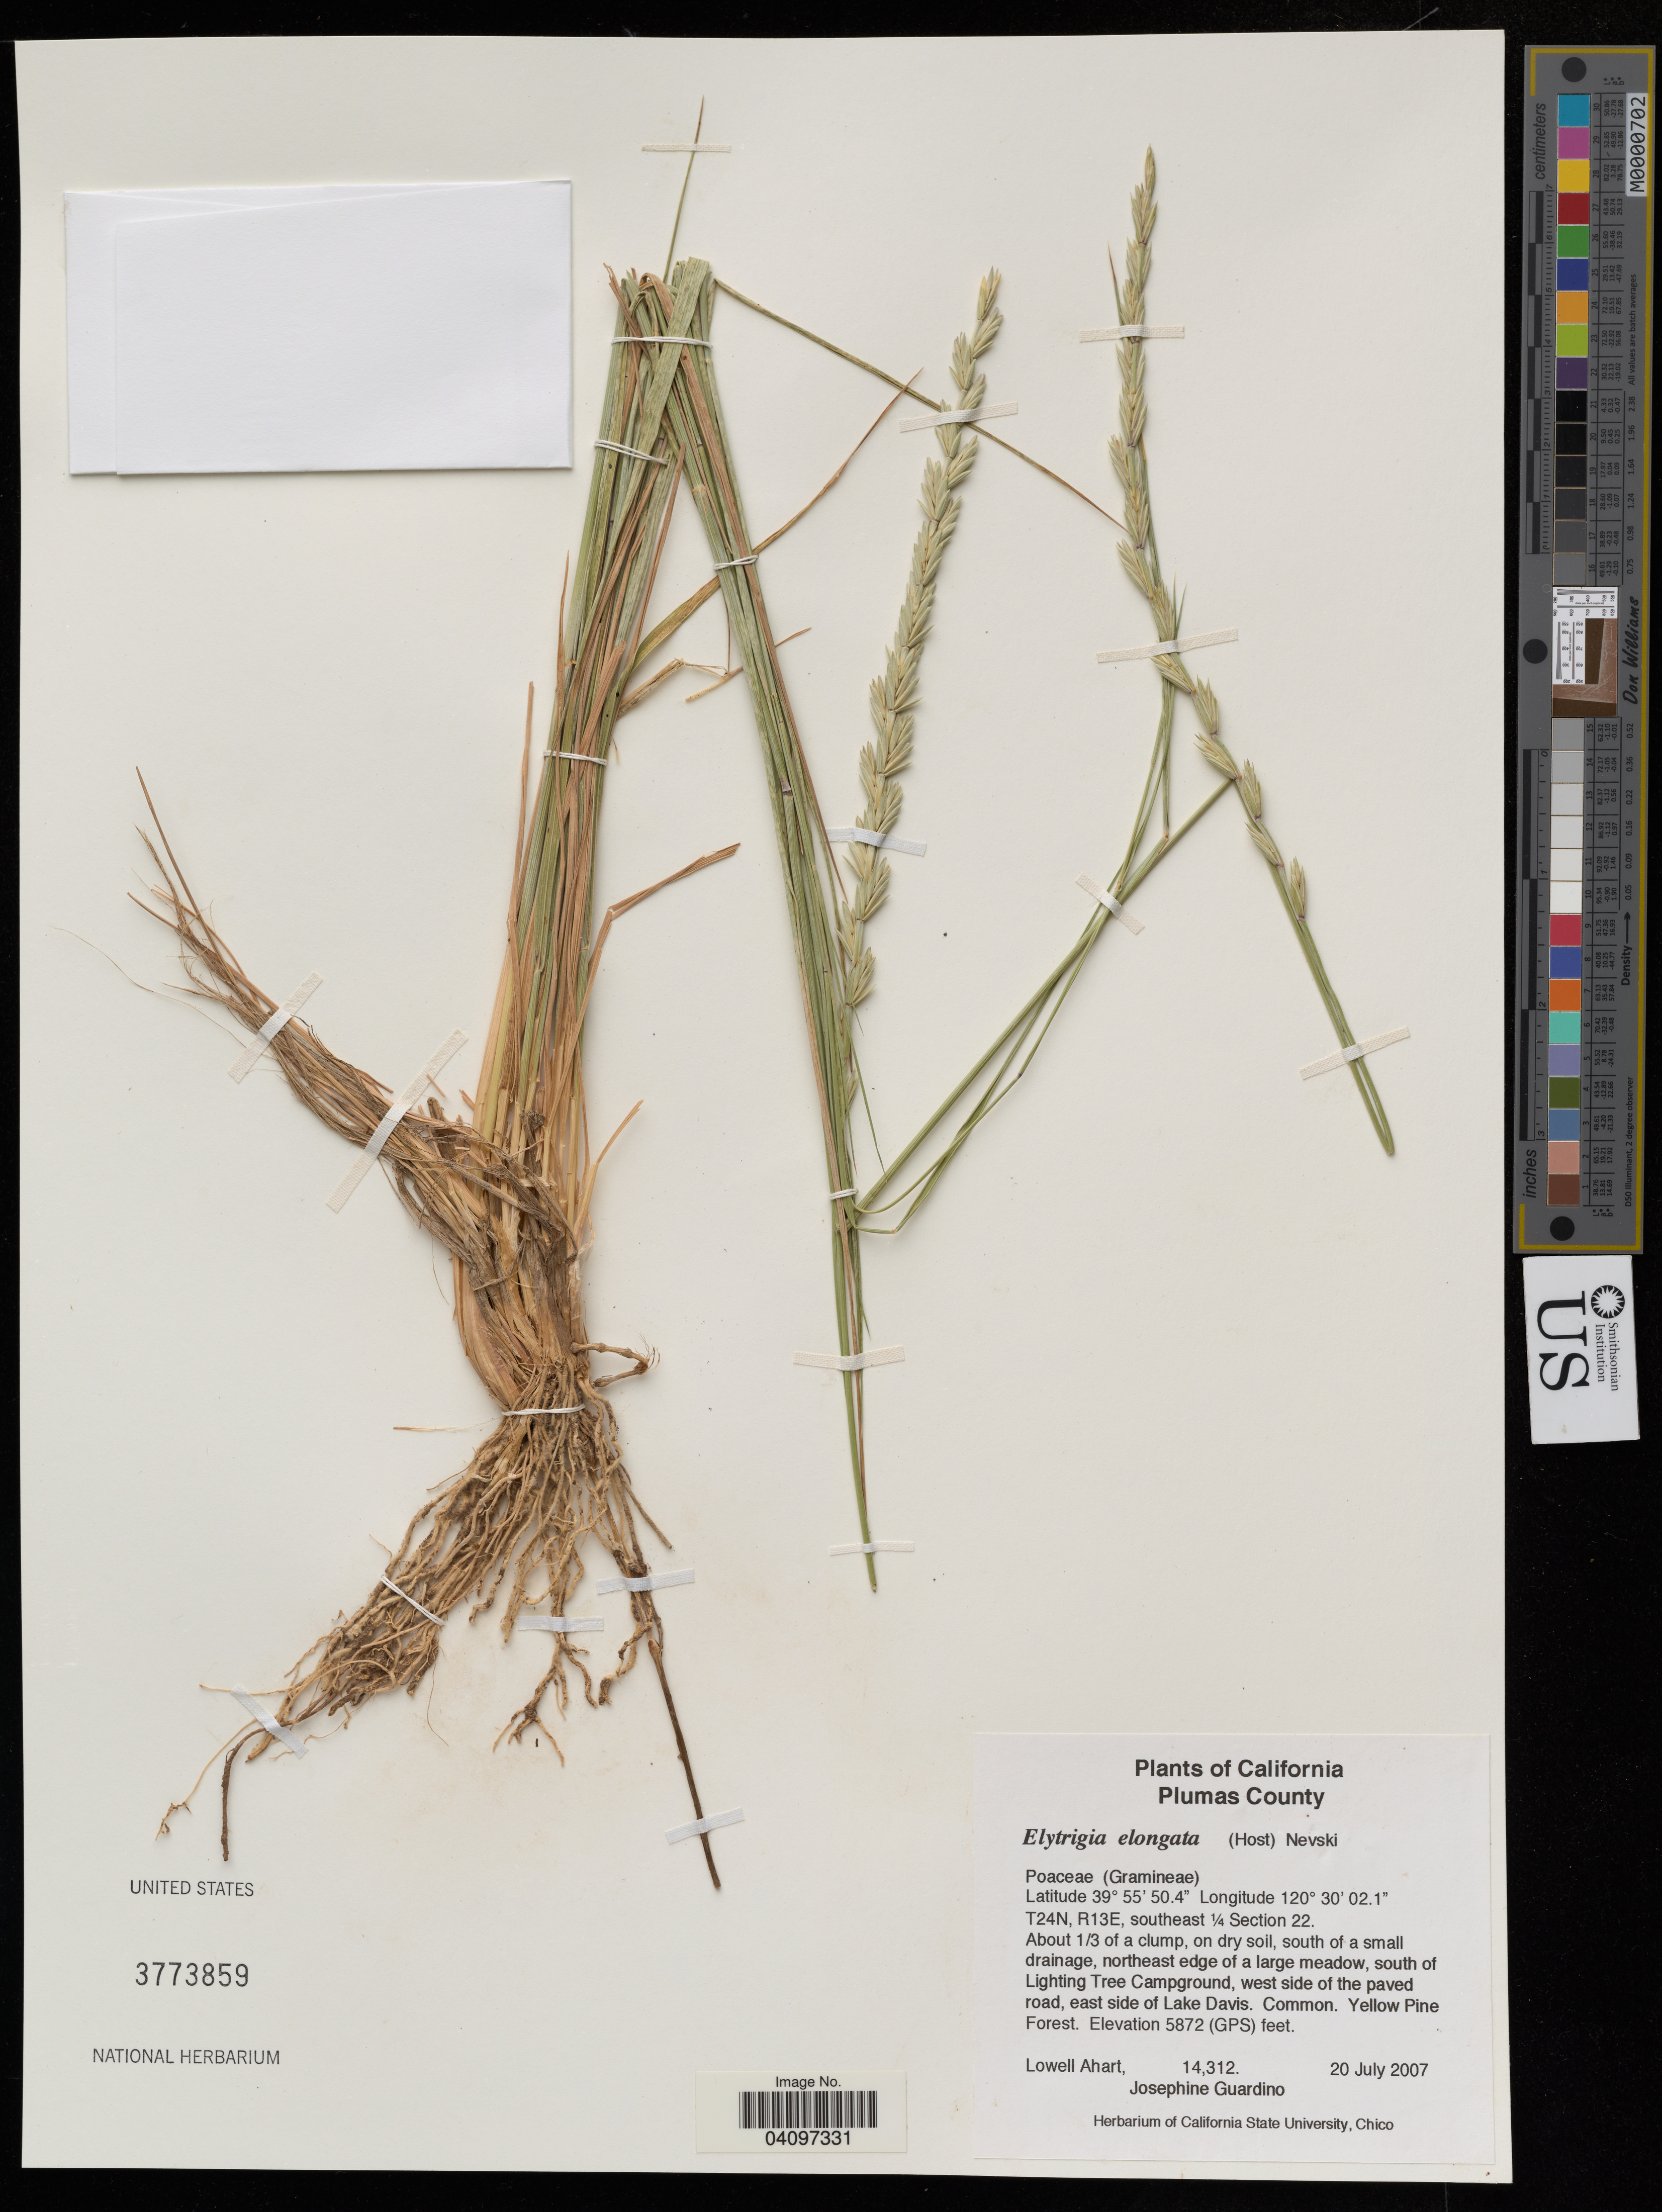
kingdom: Plantae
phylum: Tracheophyta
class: Liliopsida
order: Poales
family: Poaceae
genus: Elytrigia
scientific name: Elytrigia elongata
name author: (Host) Nevski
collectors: L. Ahart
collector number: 14312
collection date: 2007-07-20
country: United States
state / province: California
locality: T24N, R13E, southeast 1/4 Section 22. South of a small drainage, northeast edge of a large meadow, south of Lighting Tree Campground, west side of the paved road, east side of Lake Davis.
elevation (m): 1790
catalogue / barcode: US 3773859